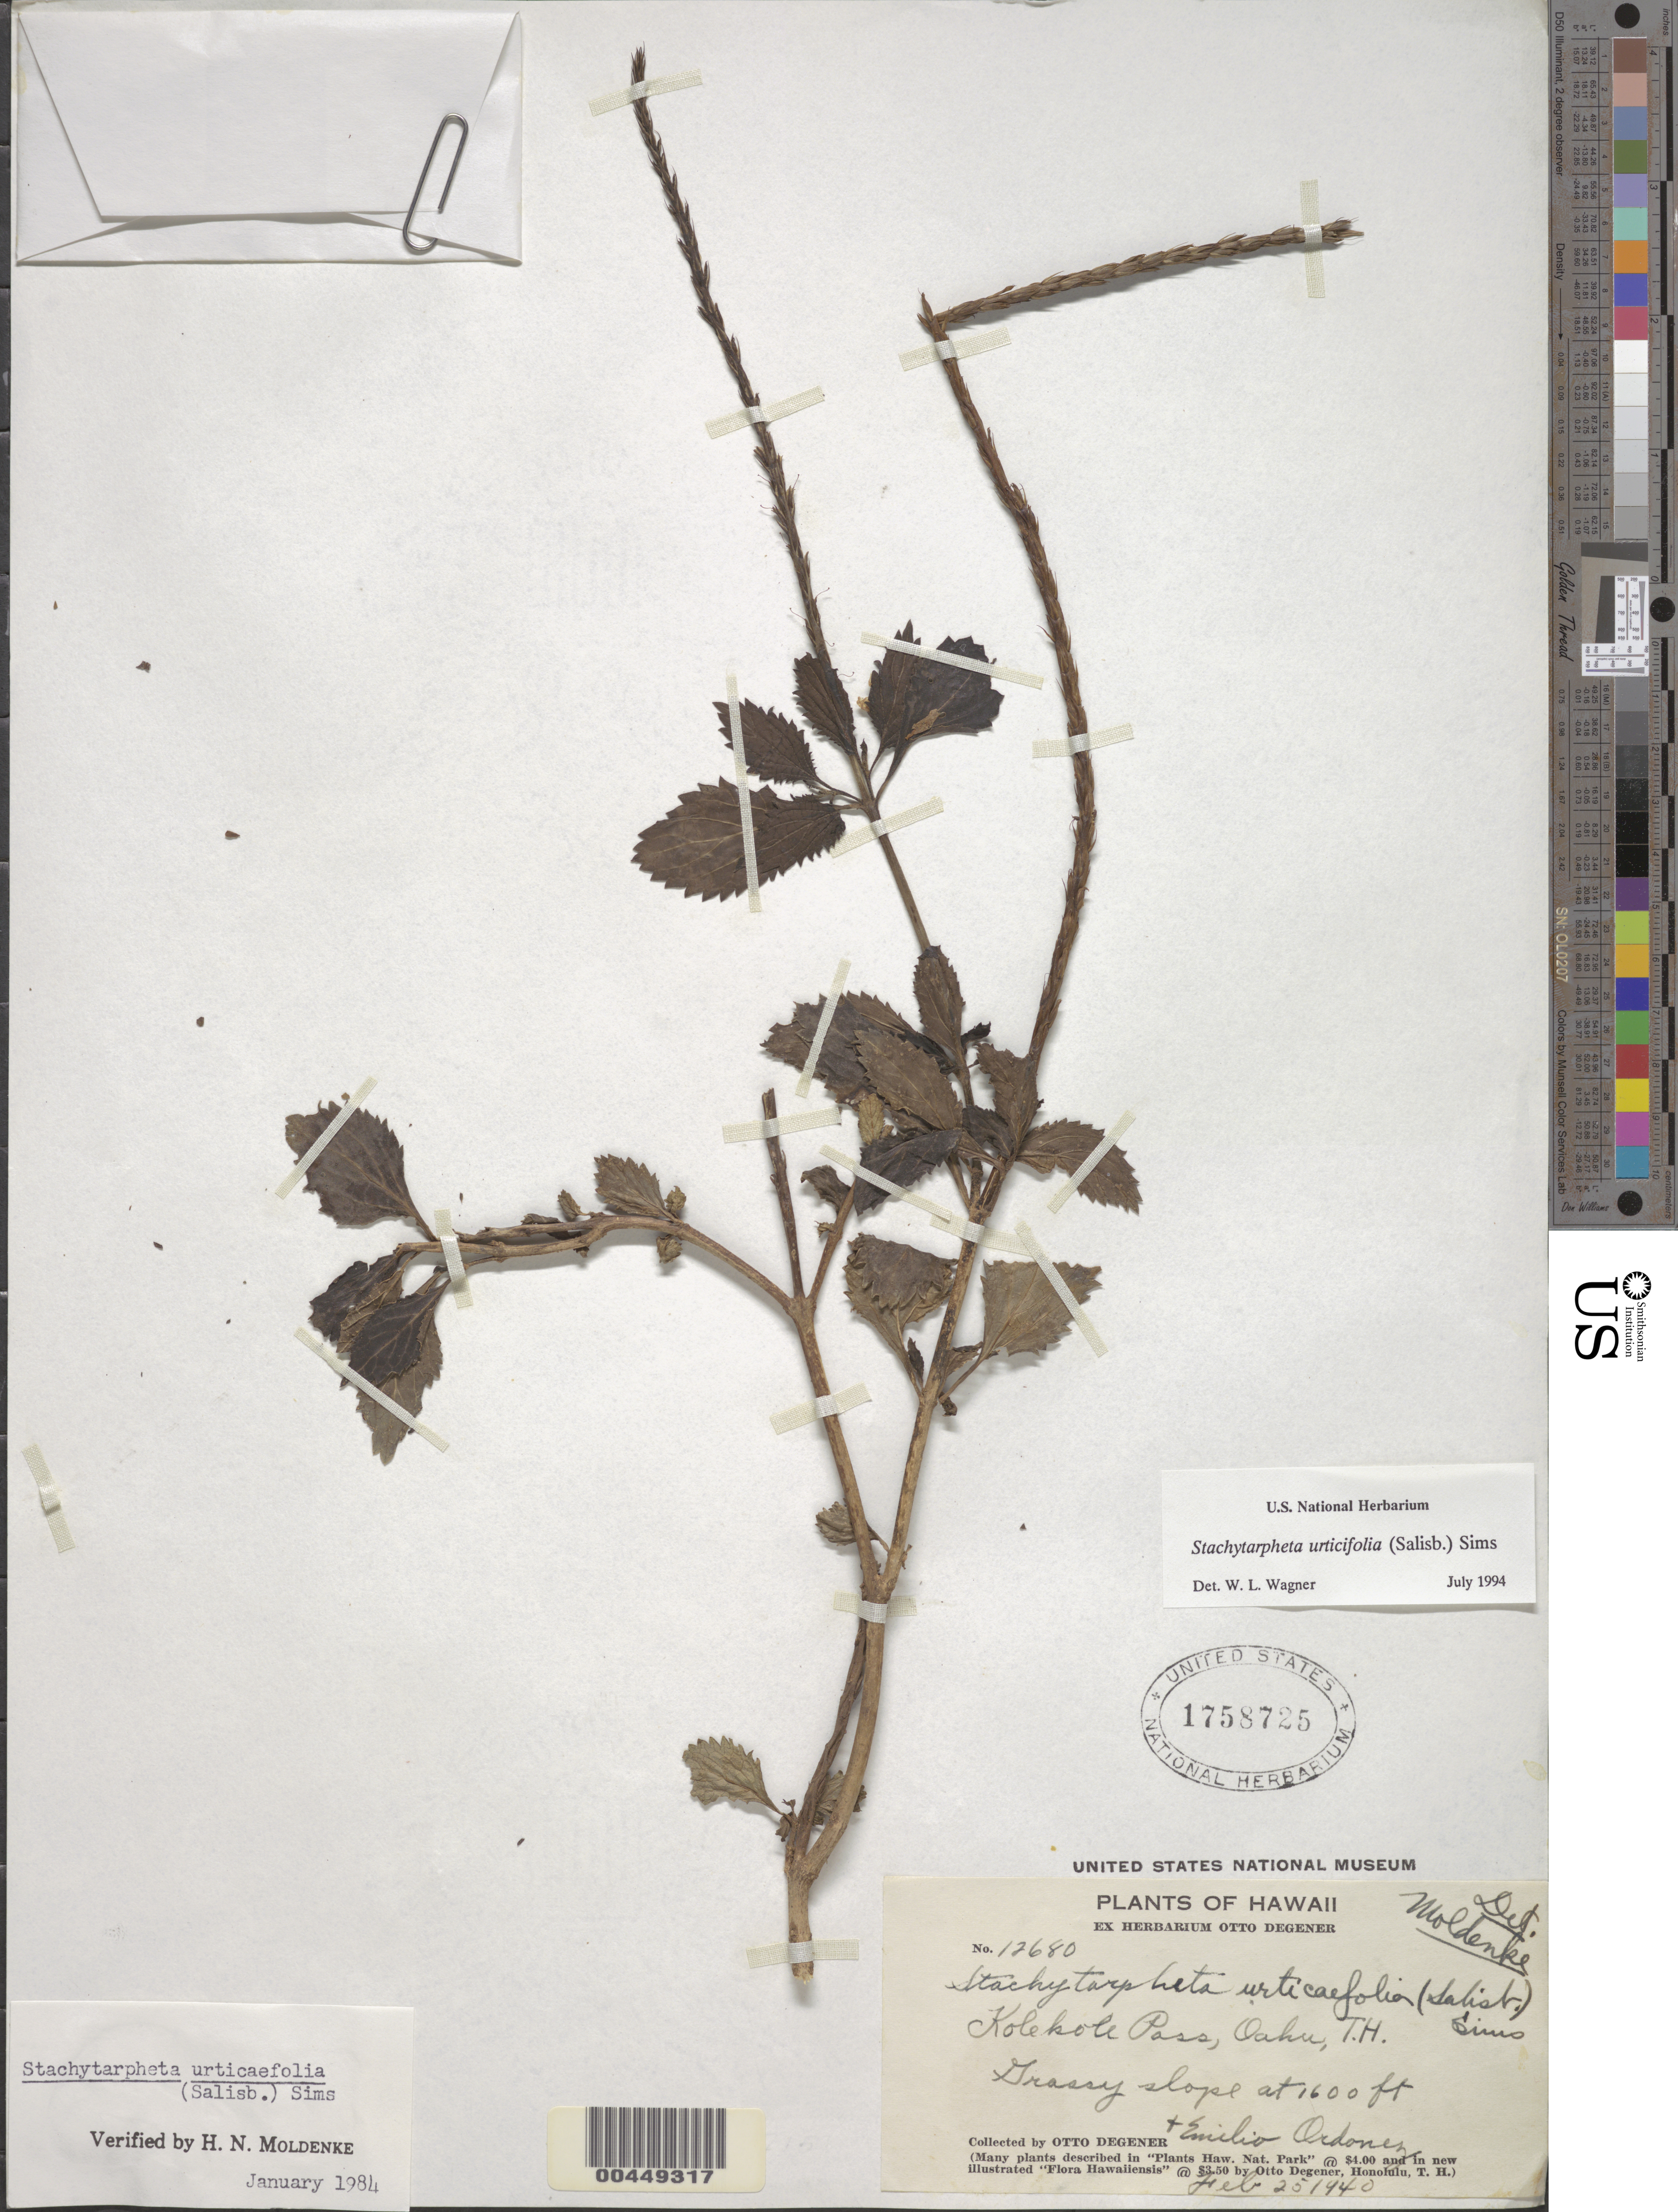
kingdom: Plantae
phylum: Tracheophyta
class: Magnoliopsida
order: Lamiales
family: Verbenaceae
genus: Stachytarpheta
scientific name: Stachytarpheta urticifolia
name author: Sims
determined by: Wagner, W. L., (BOT), Smithsonian Institution - National Museum of Natural History (UNITED STATES)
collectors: O. Degener & E. Ordonez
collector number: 12680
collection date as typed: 25 Feb 1940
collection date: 1940-02-25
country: United States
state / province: Hawaii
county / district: Honolulu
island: Oahu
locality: Kolekole Pass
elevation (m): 488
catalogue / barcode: US 1758725